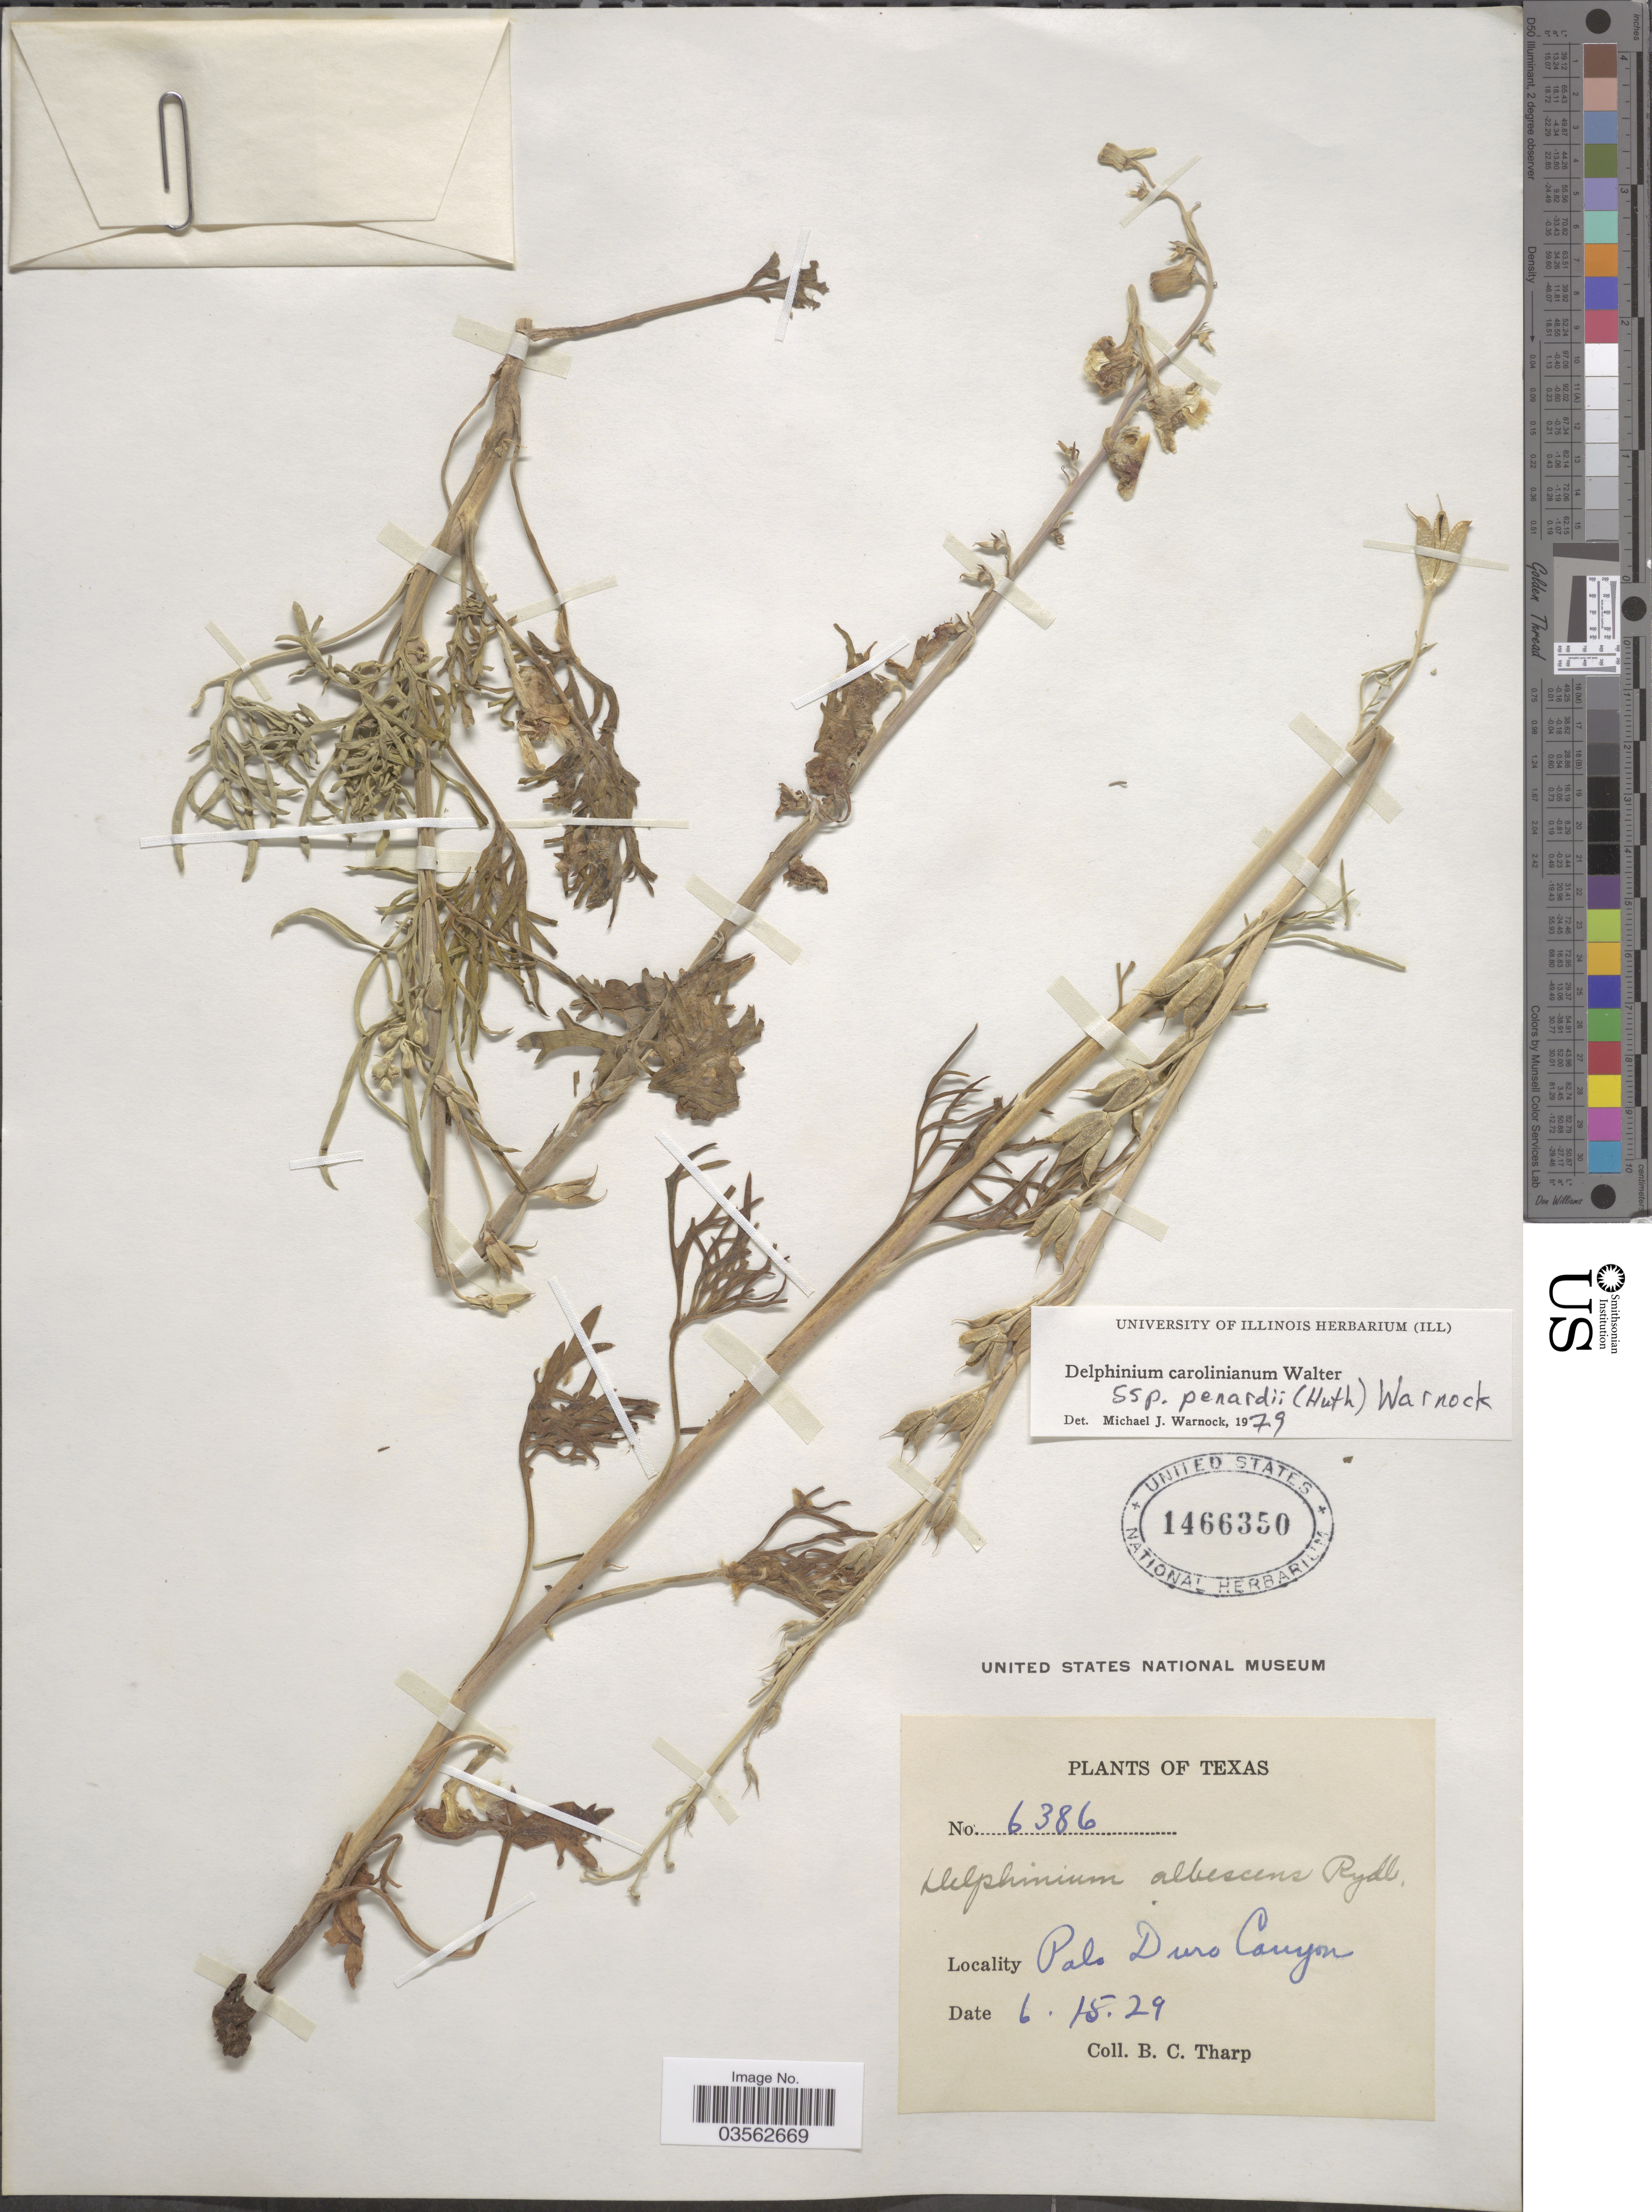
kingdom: Plantae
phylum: Tracheophyta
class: Magnoliopsida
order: Ranunculales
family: Ranunculaceae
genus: Delphinium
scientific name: Delphinium carolinianum subsp. penardii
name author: (Huth) M.J. Warnock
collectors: B. C. Tharp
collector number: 6386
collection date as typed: Transcribed d/m/y: 15/6/29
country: United States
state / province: Texas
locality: Palo Duro Canyon.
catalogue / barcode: US 1466350